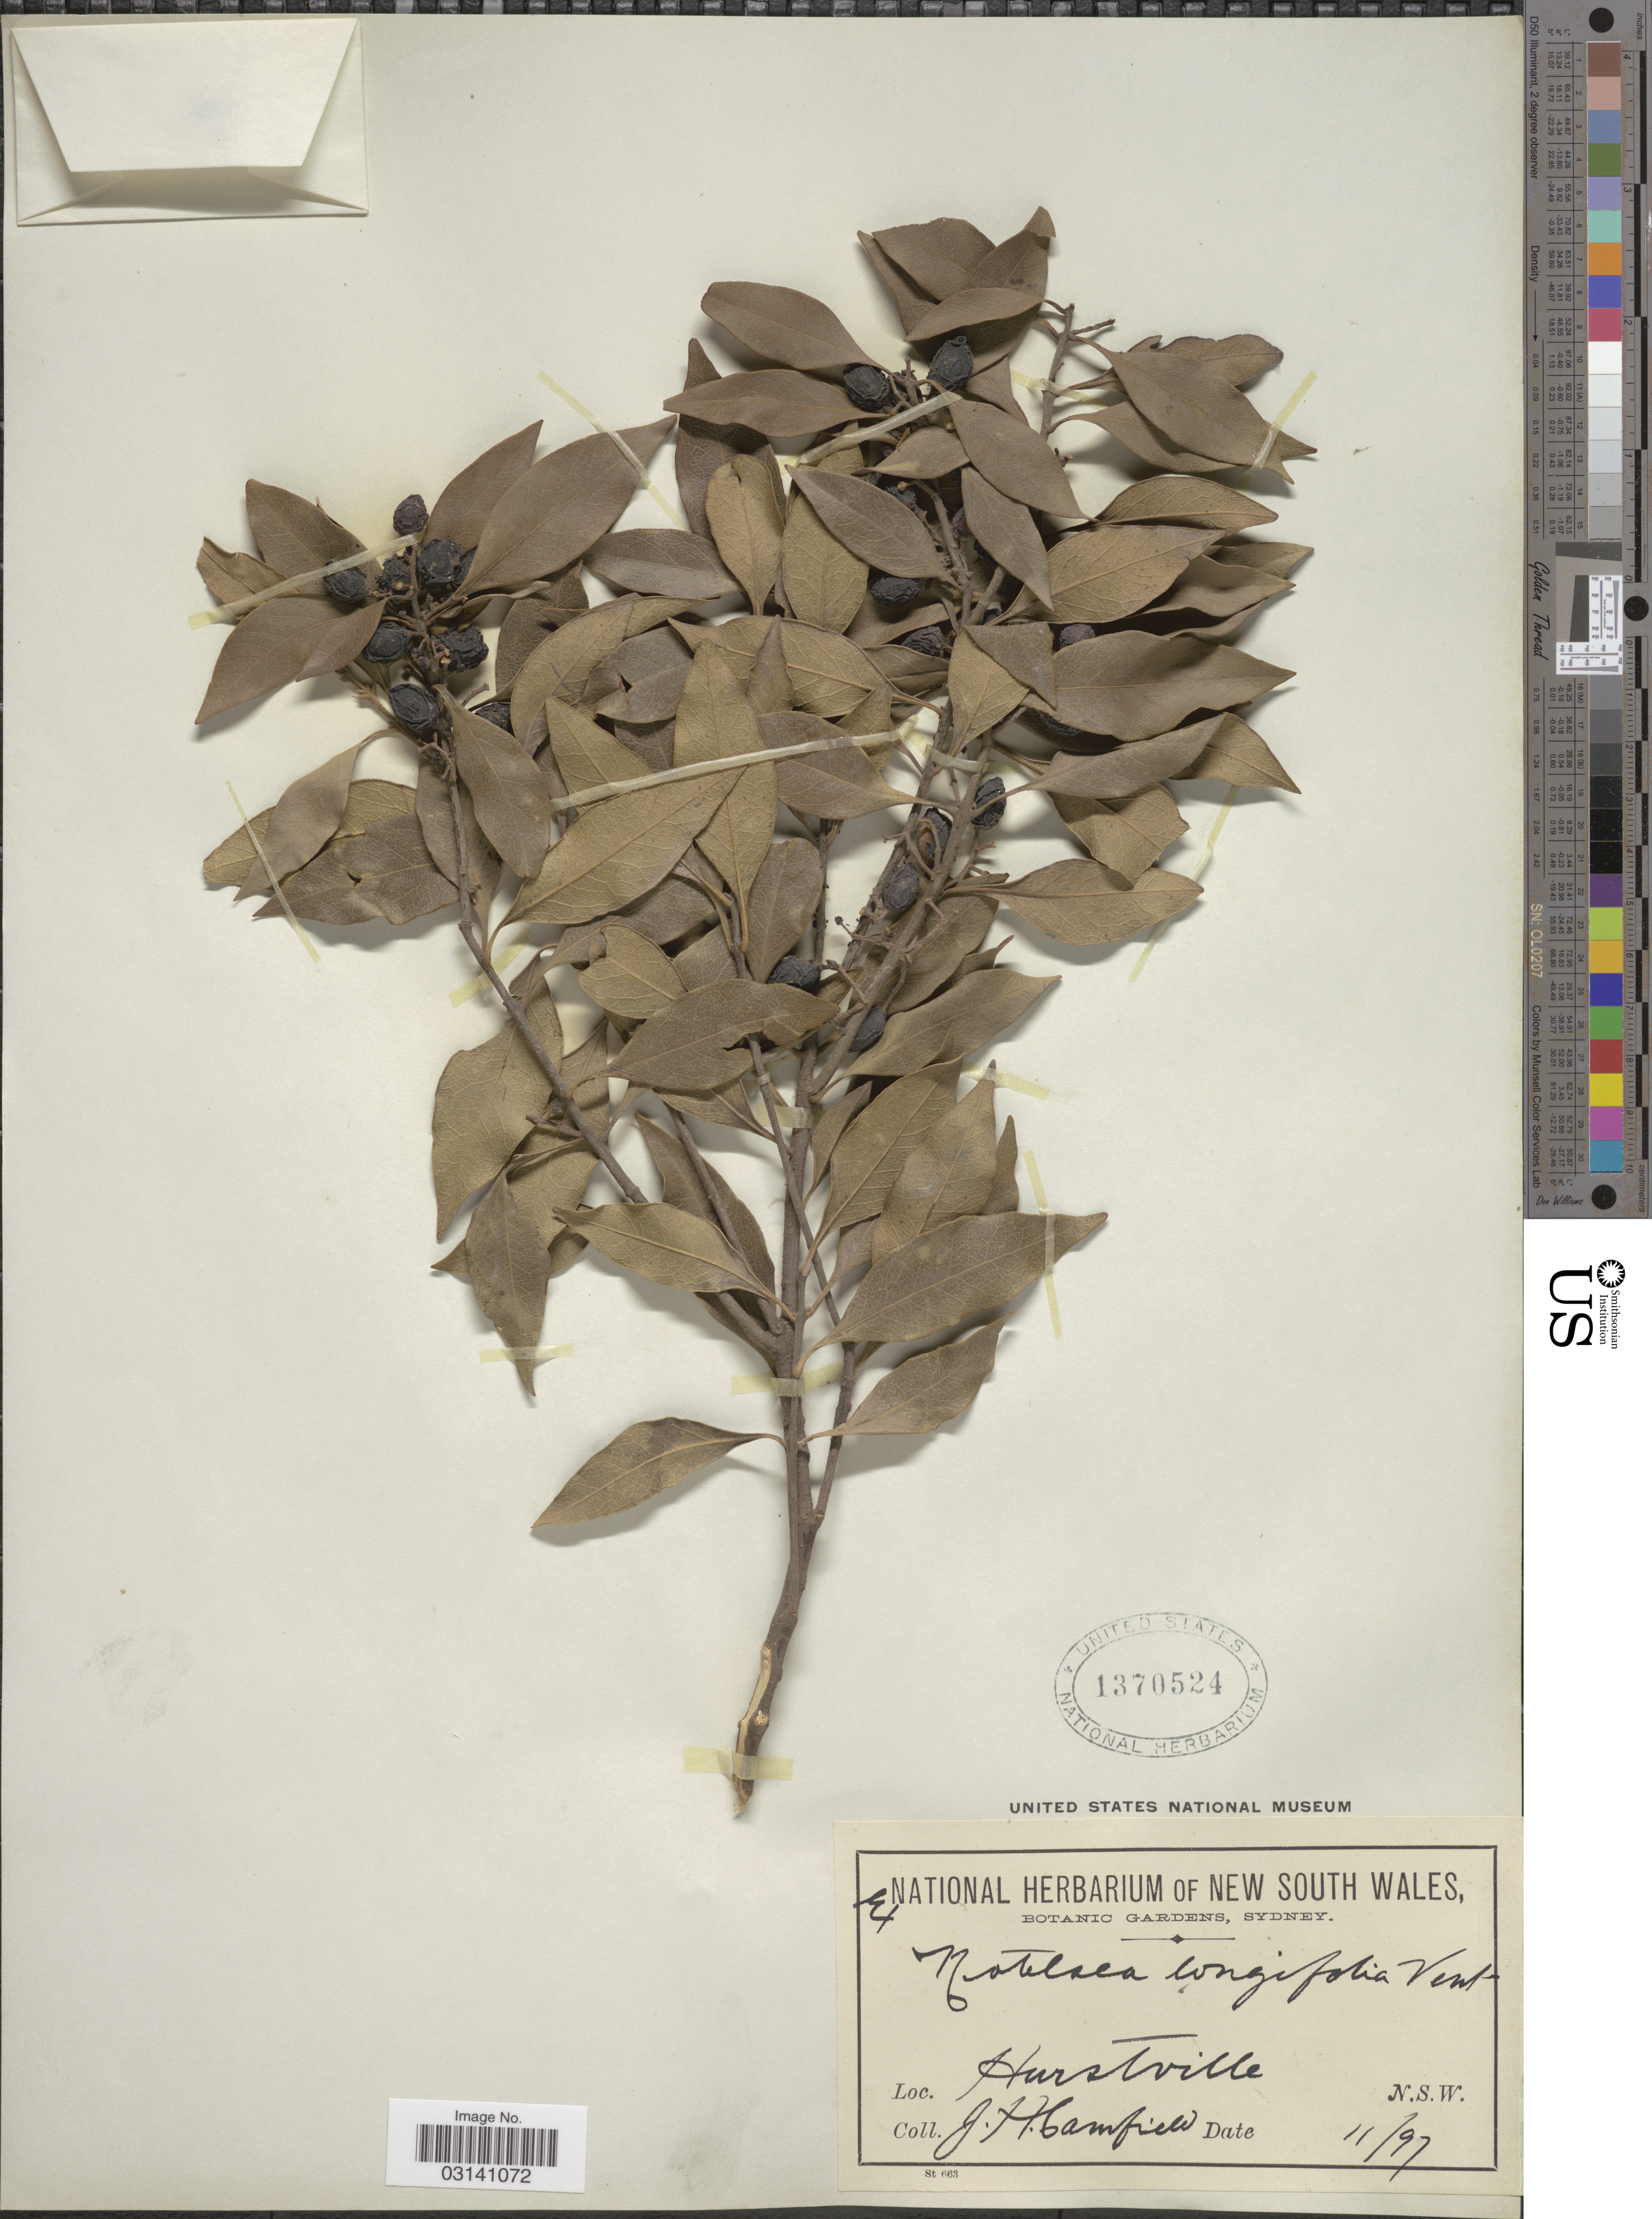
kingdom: Plantae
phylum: Tracheophyta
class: Magnoliopsida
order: Lamiales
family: Oleaceae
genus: Notelaea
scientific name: Notelaea longifolia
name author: Vent.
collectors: J. Camfield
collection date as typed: Transcribed d/m/y: /11/97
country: Australia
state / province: New South Wales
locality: Hurstville. N. S. W.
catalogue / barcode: US 1370524